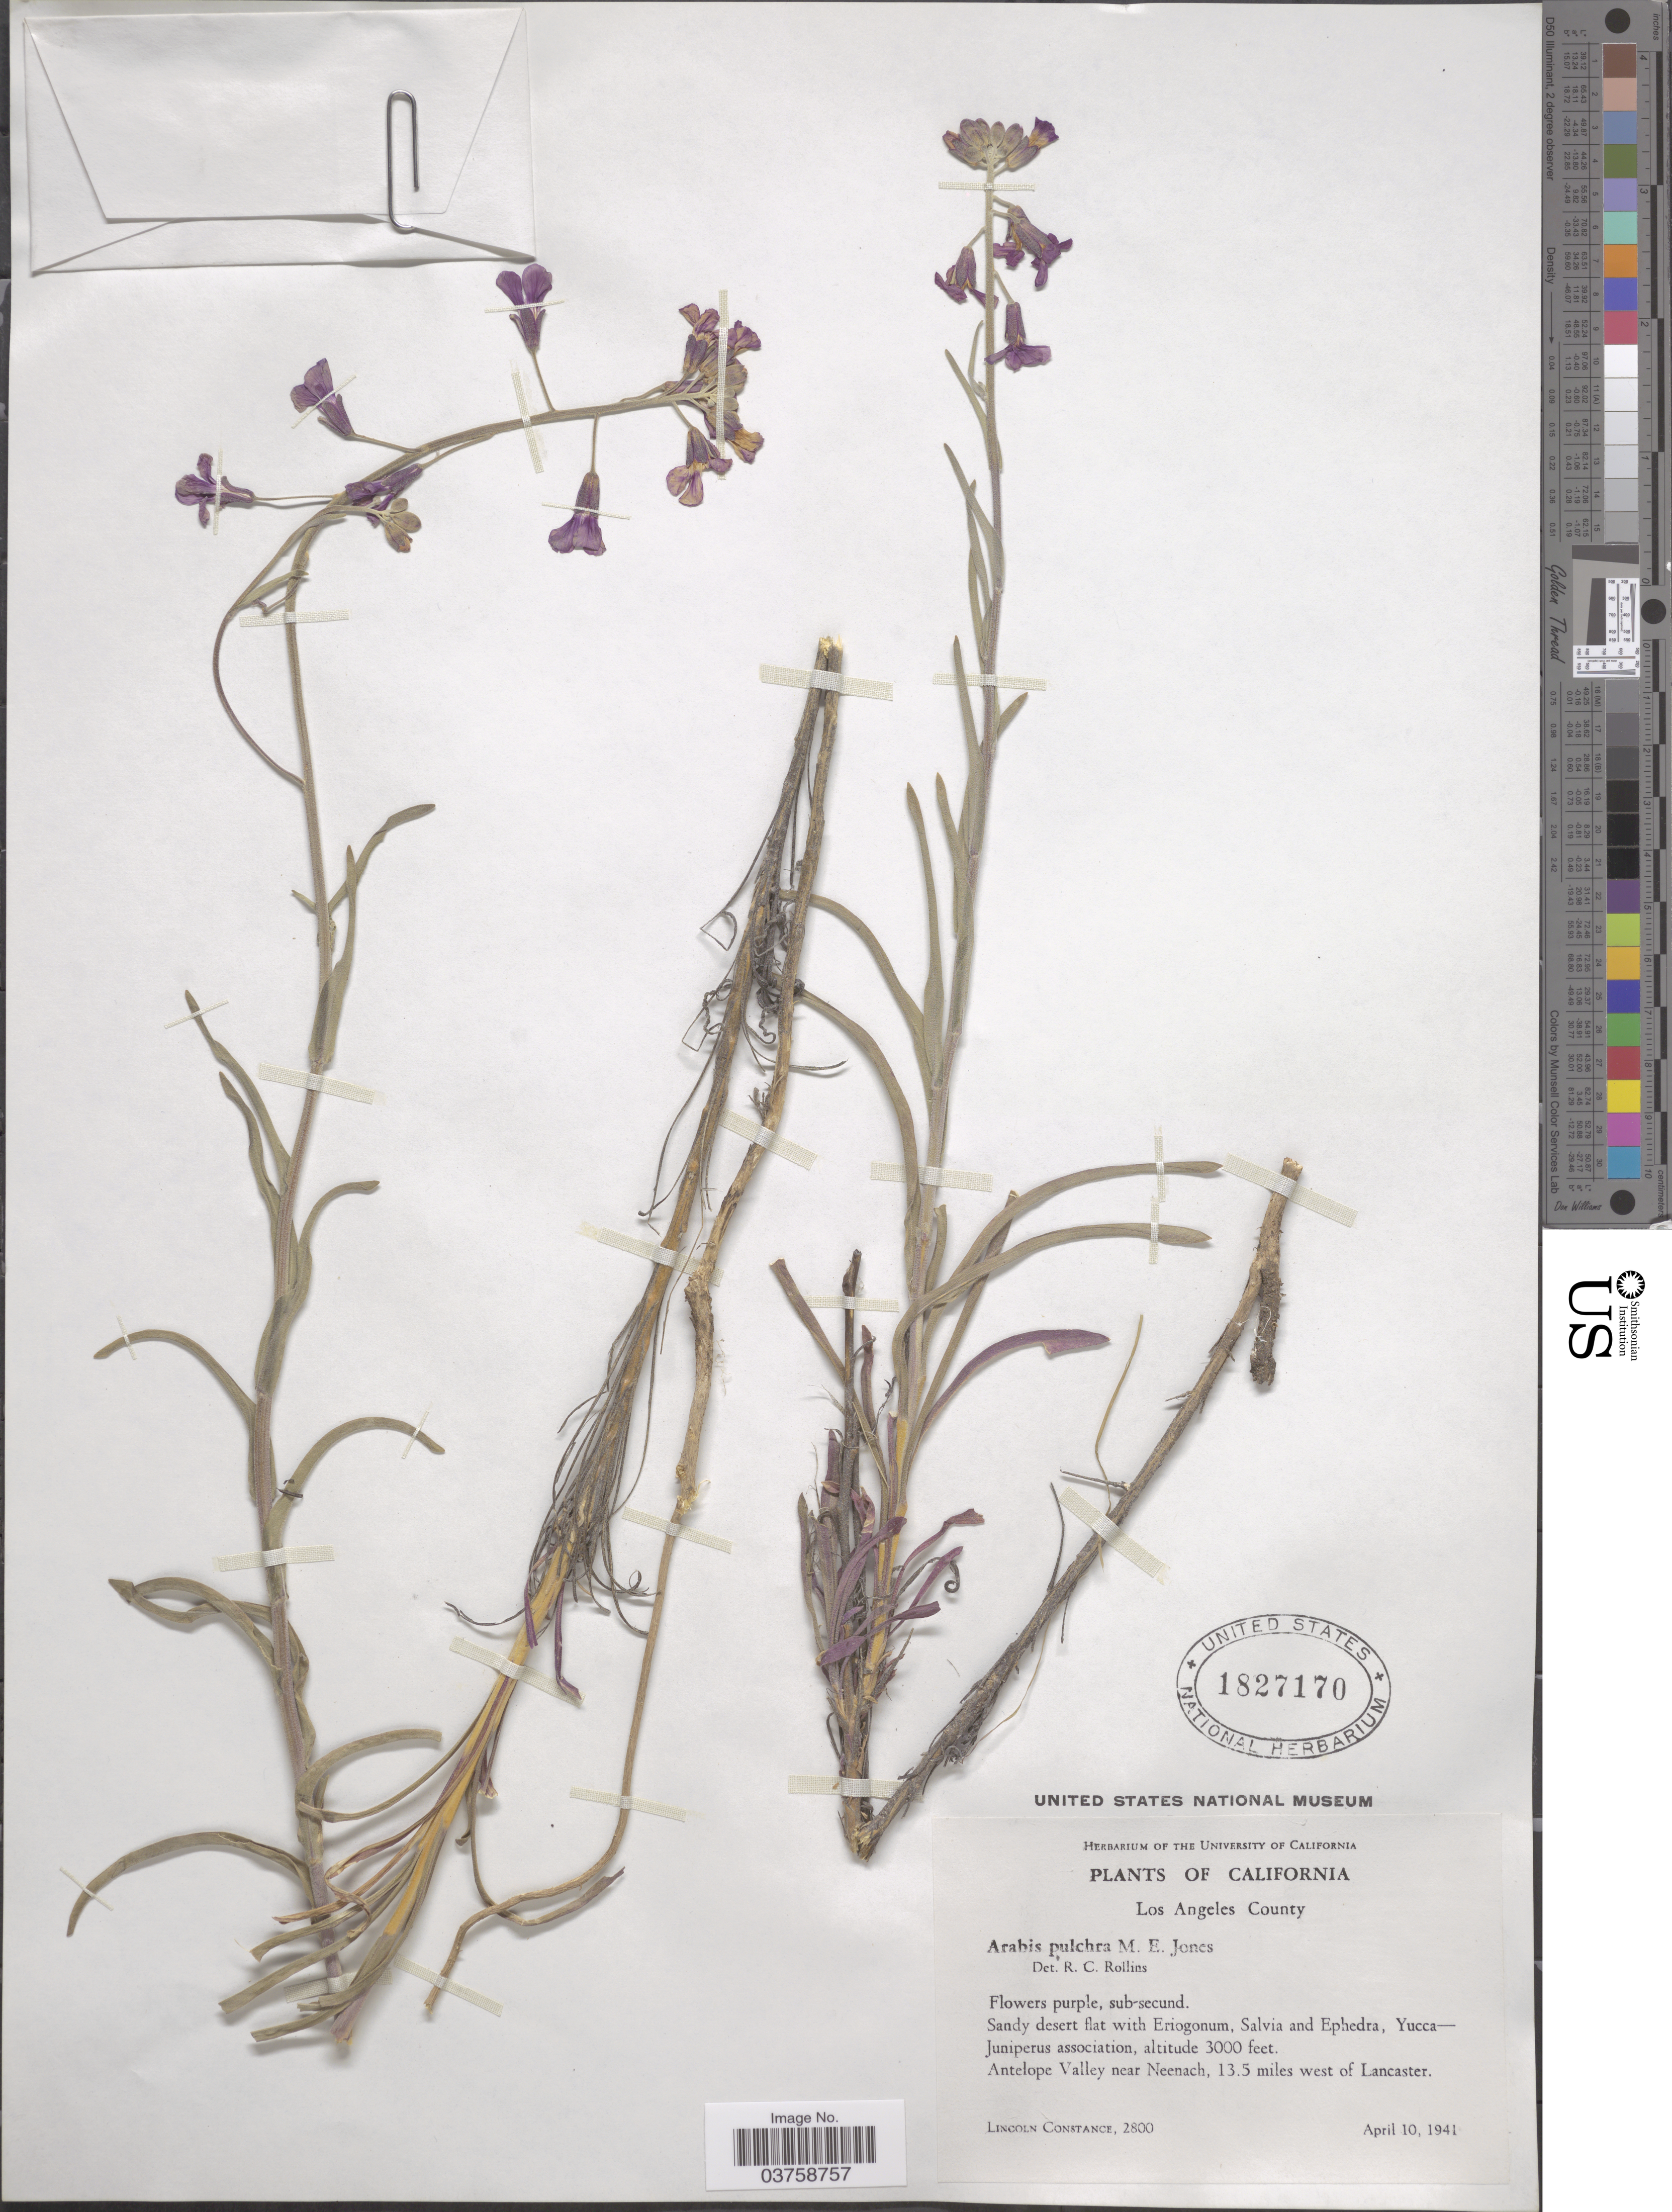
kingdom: Plantae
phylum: Tracheophyta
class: Magnoliopsida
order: Brassicales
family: Brassicaceae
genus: Arabis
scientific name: Arabis pulchra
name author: M.E. Jones ex S. Watson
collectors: L. Constance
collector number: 2800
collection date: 1941-04-10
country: United States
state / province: California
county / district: Los Angeles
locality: Los Angeles County. Antelope Valley near Neenach, 13.5 miles west of Lancaster.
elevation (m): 914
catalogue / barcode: US 1827170